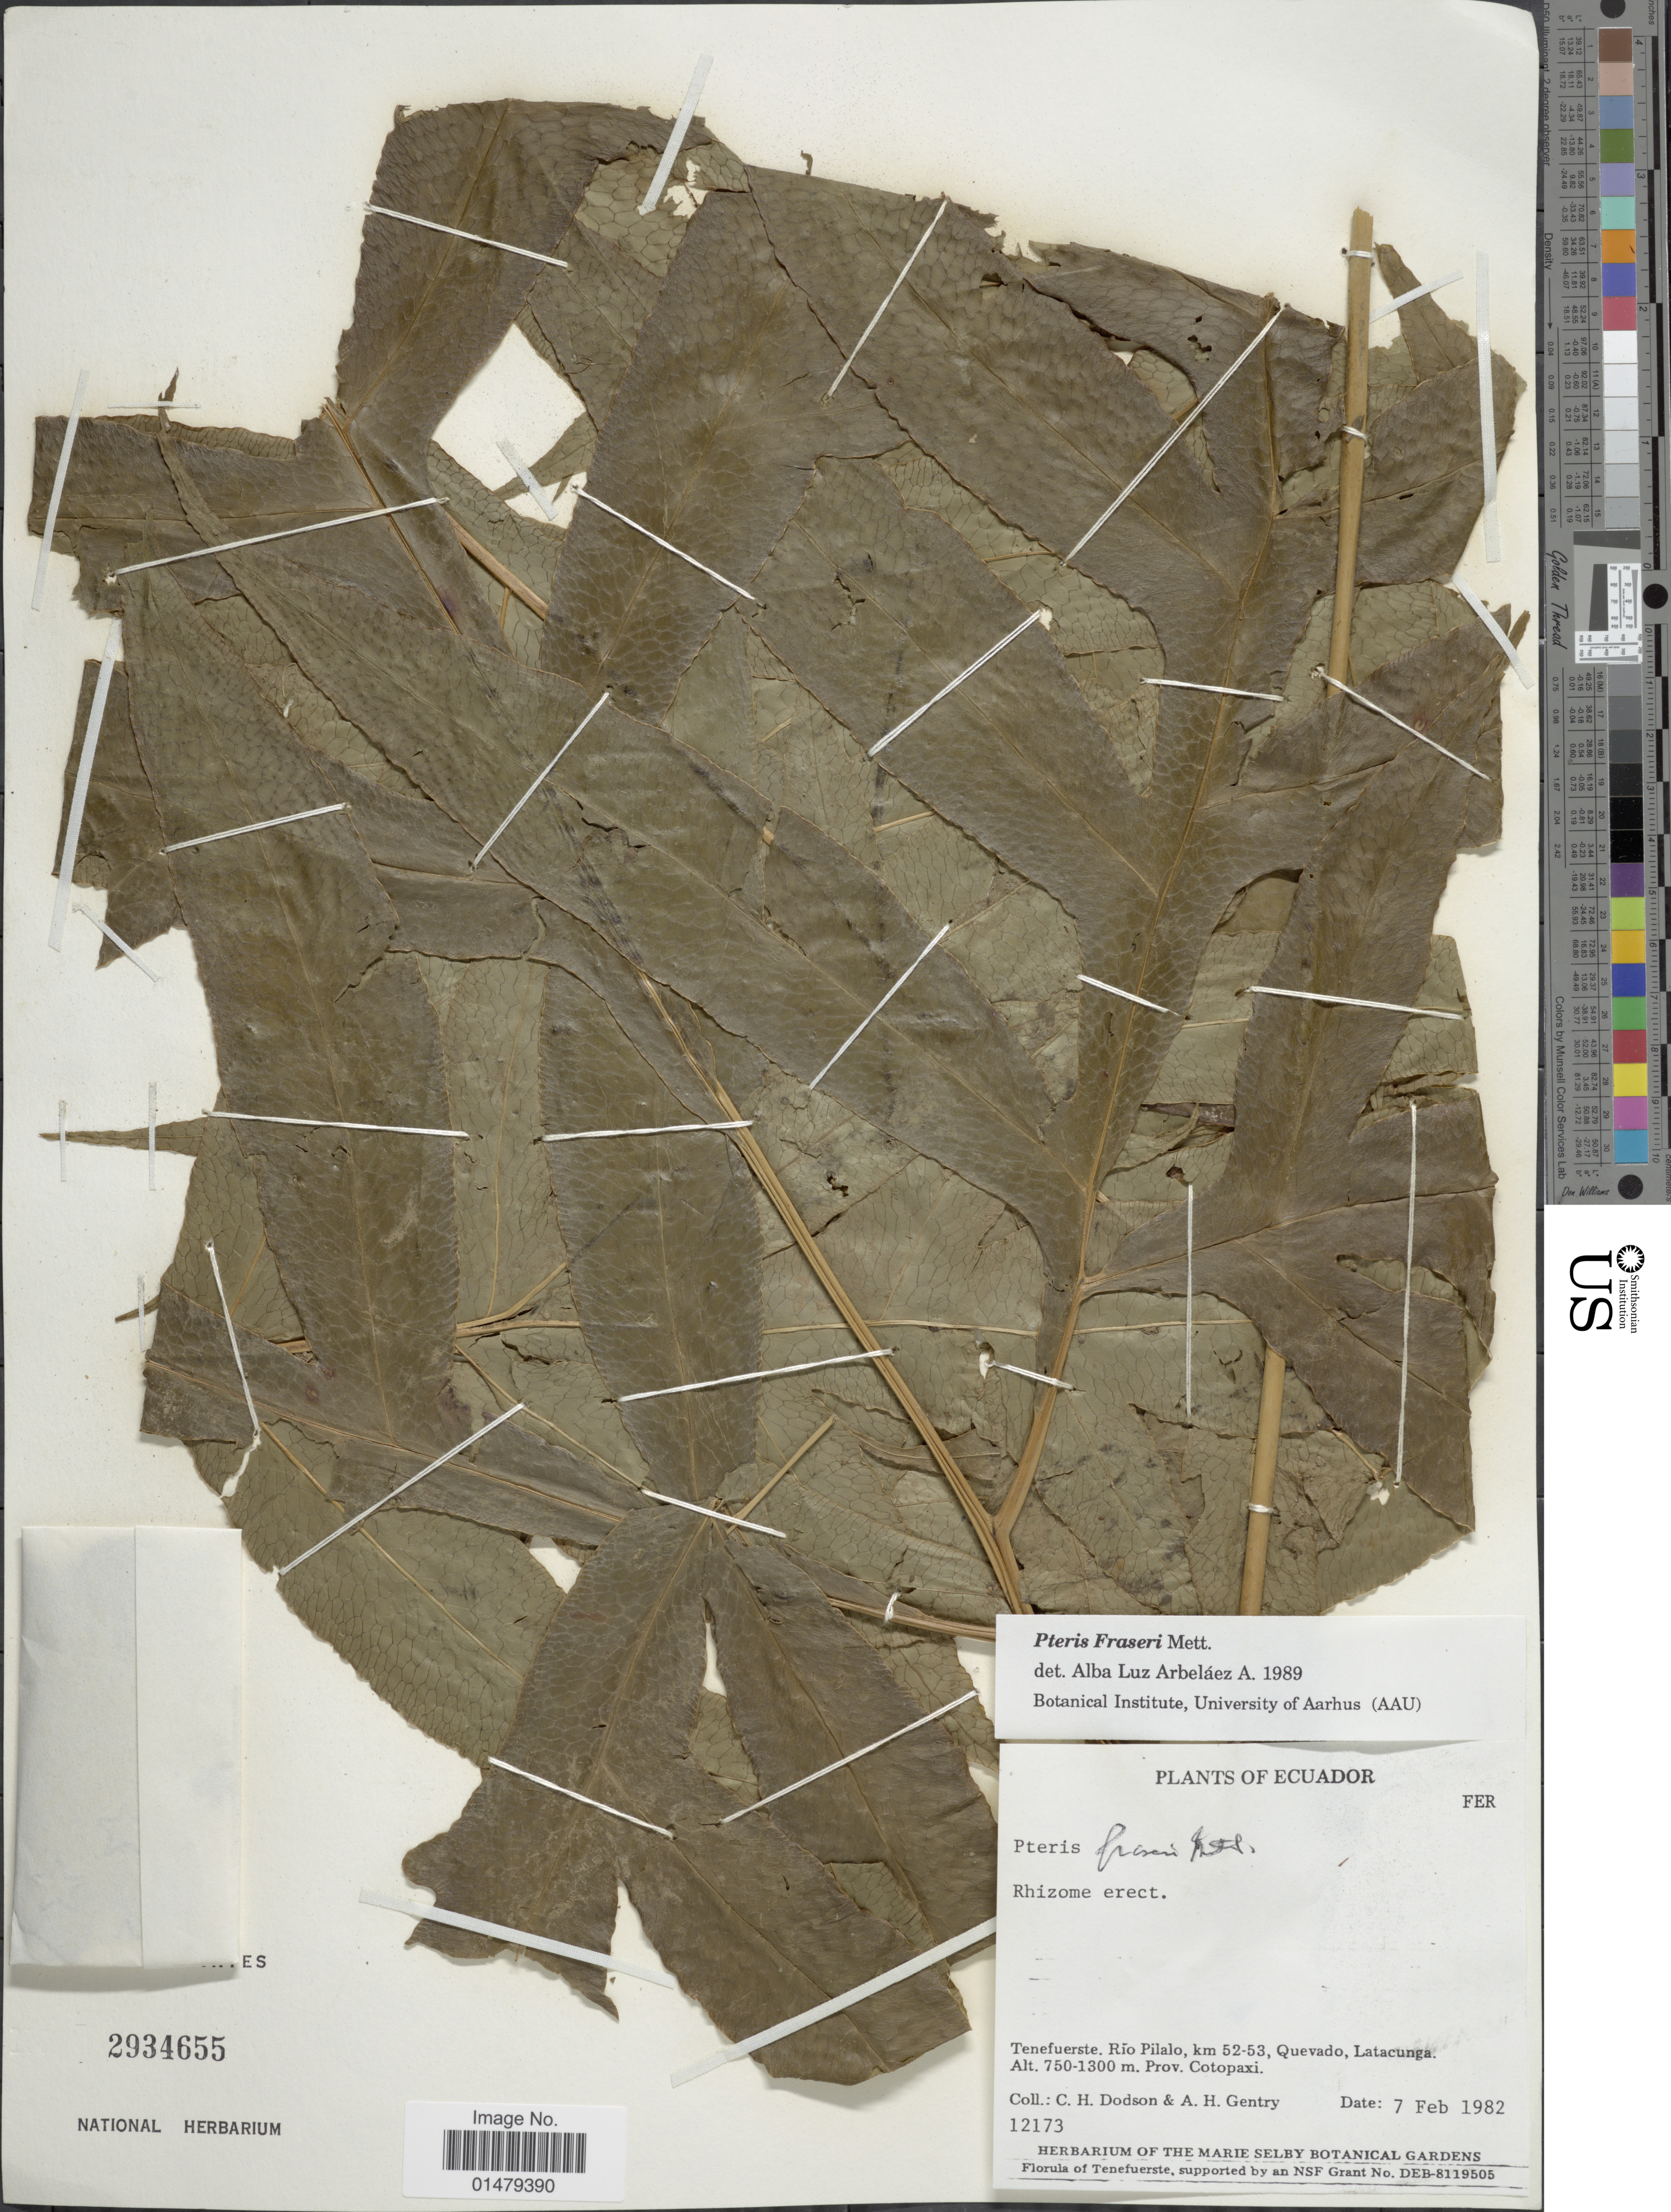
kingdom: Plantae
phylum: Tracheophyta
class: Polypodiopsida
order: Polypodiales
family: Pteridaceae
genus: Pteris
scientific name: Pteris fraseri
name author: Mett. ex Kuhn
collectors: C. H. Dodson & A. H. Gentry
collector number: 12173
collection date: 1982-02-07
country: Ecuador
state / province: Cotopaxi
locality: Tenefuerste. Rio Pilalo, km 52-53, Quevado, Latacunga. Prov. Cotopaxi.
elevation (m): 750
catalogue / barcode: US 2934655